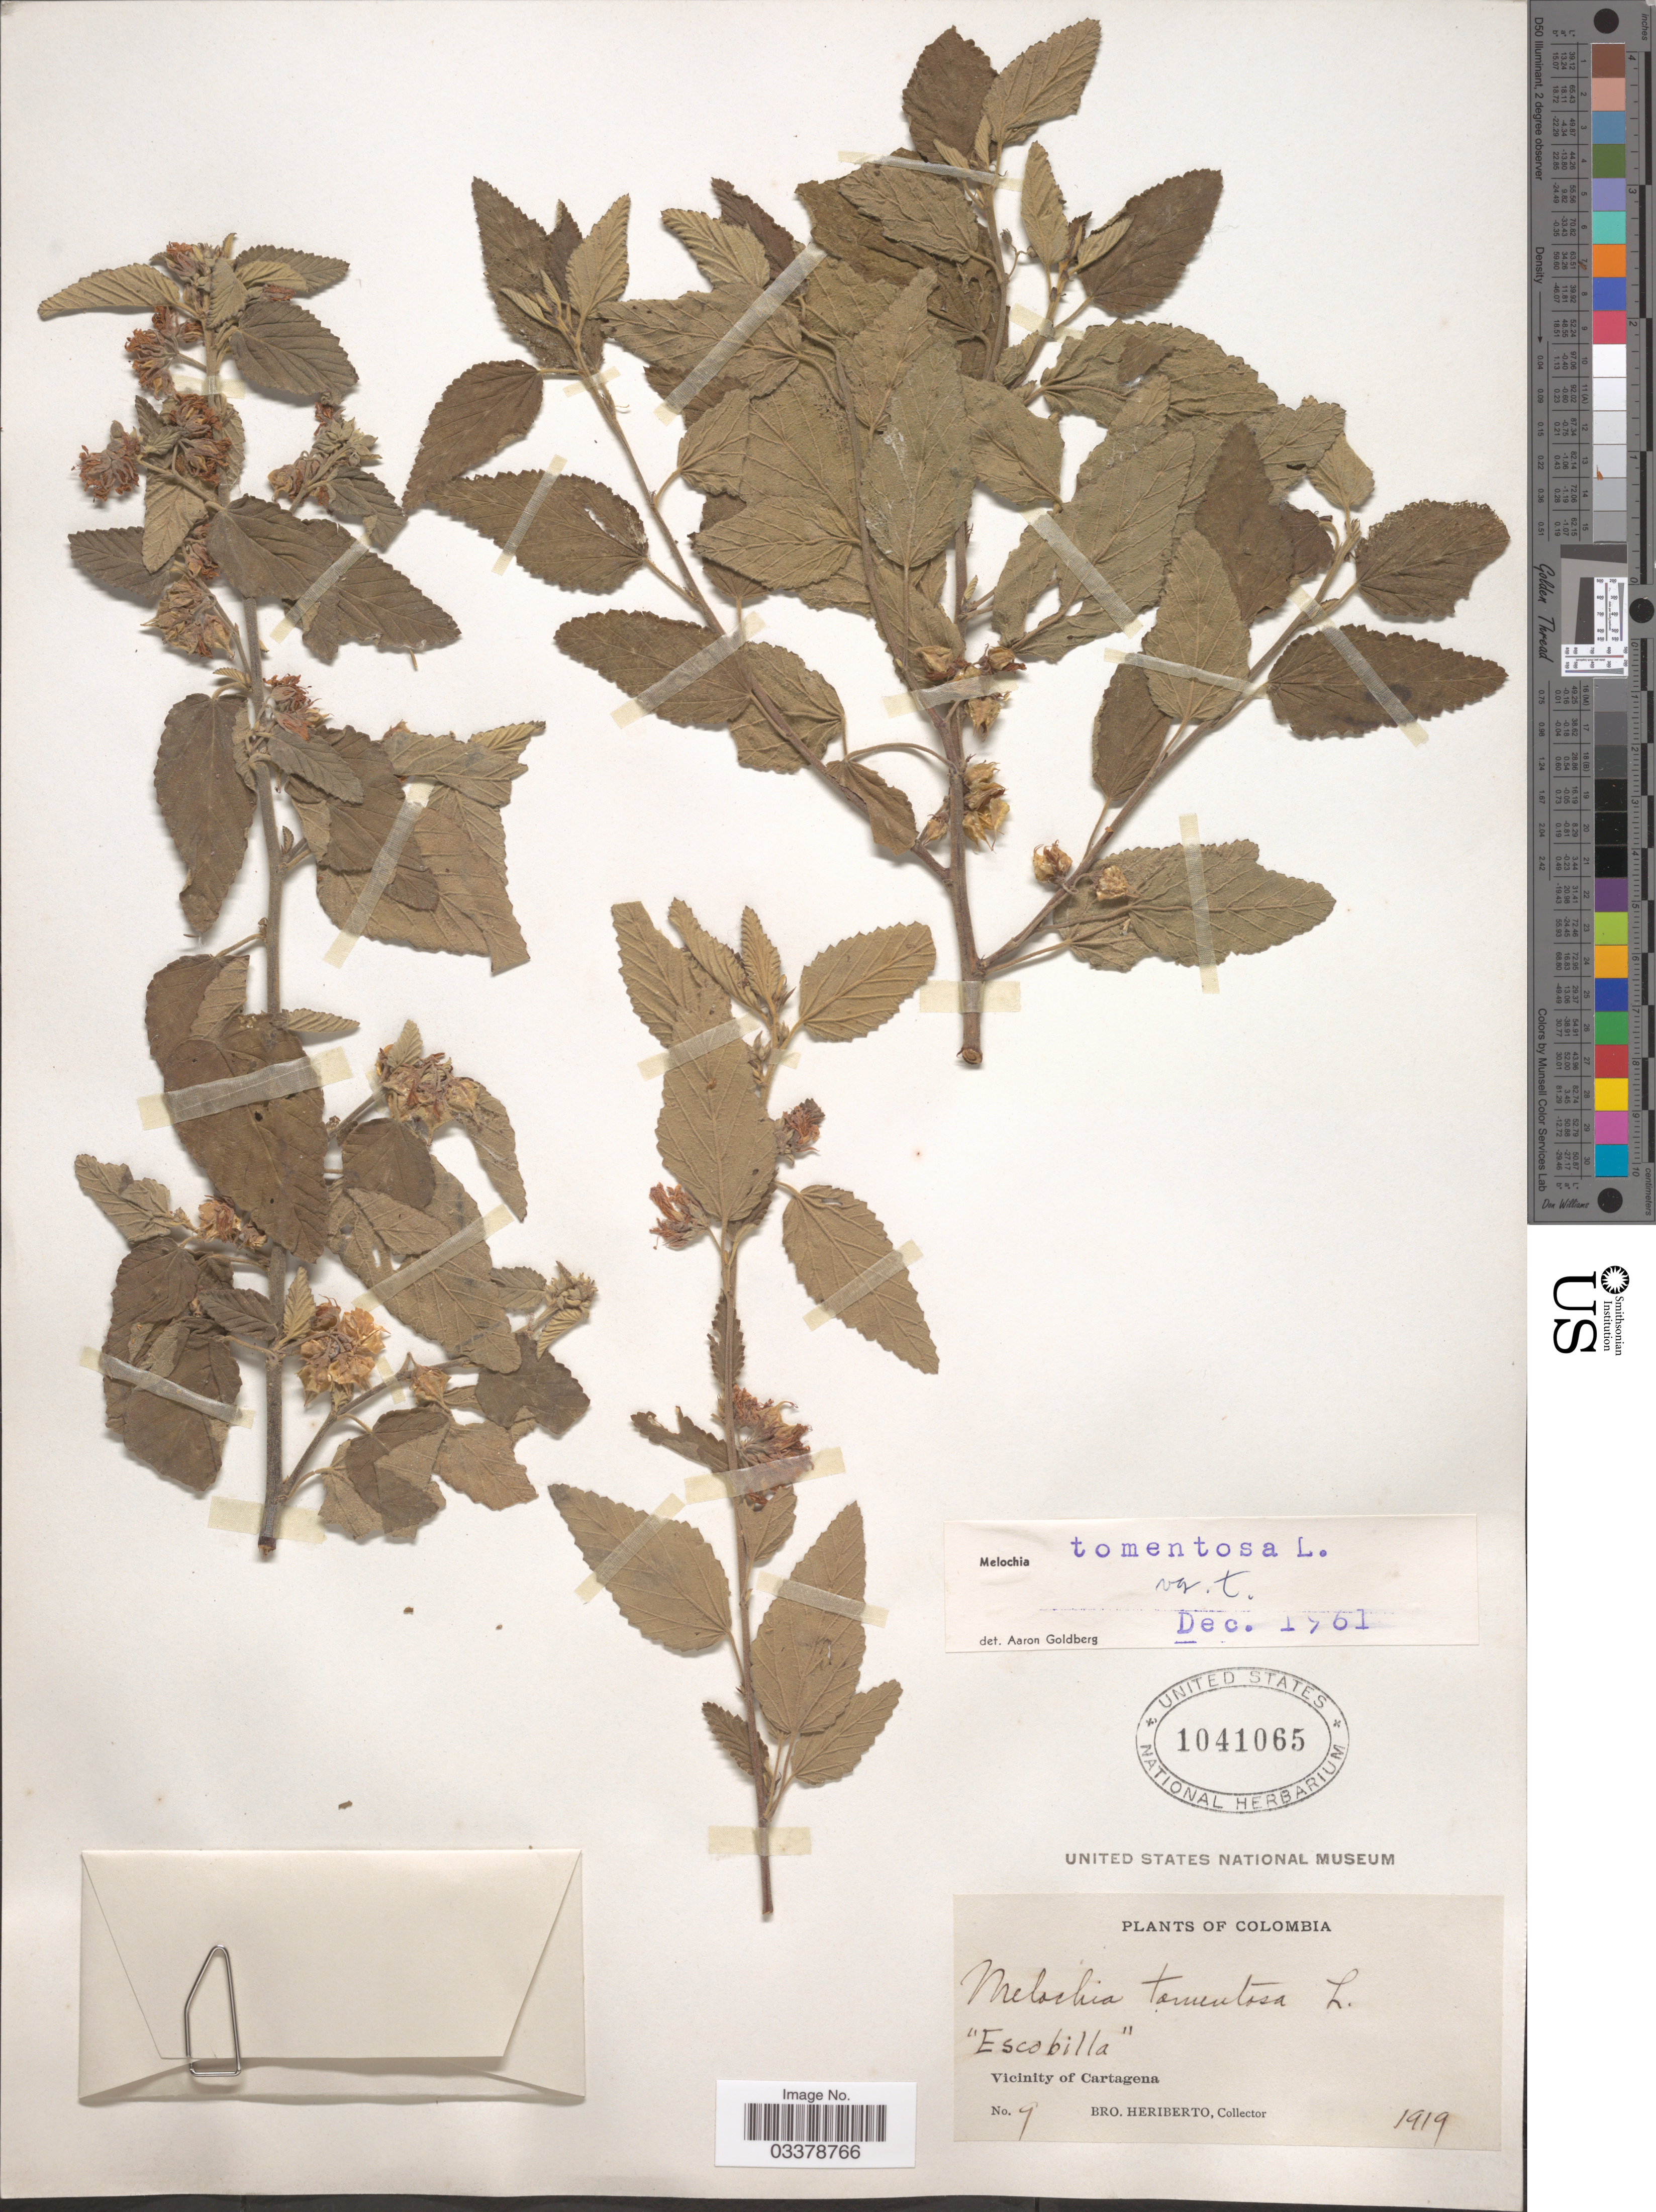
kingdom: Plantae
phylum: Tracheophyta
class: Magnoliopsida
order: Malvales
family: Malvaceae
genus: Melochia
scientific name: Melochia tomentosa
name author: L.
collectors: B. Heriberto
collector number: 9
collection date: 1919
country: Colombia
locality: Vicinity of Cartagena.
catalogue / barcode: US 1041065